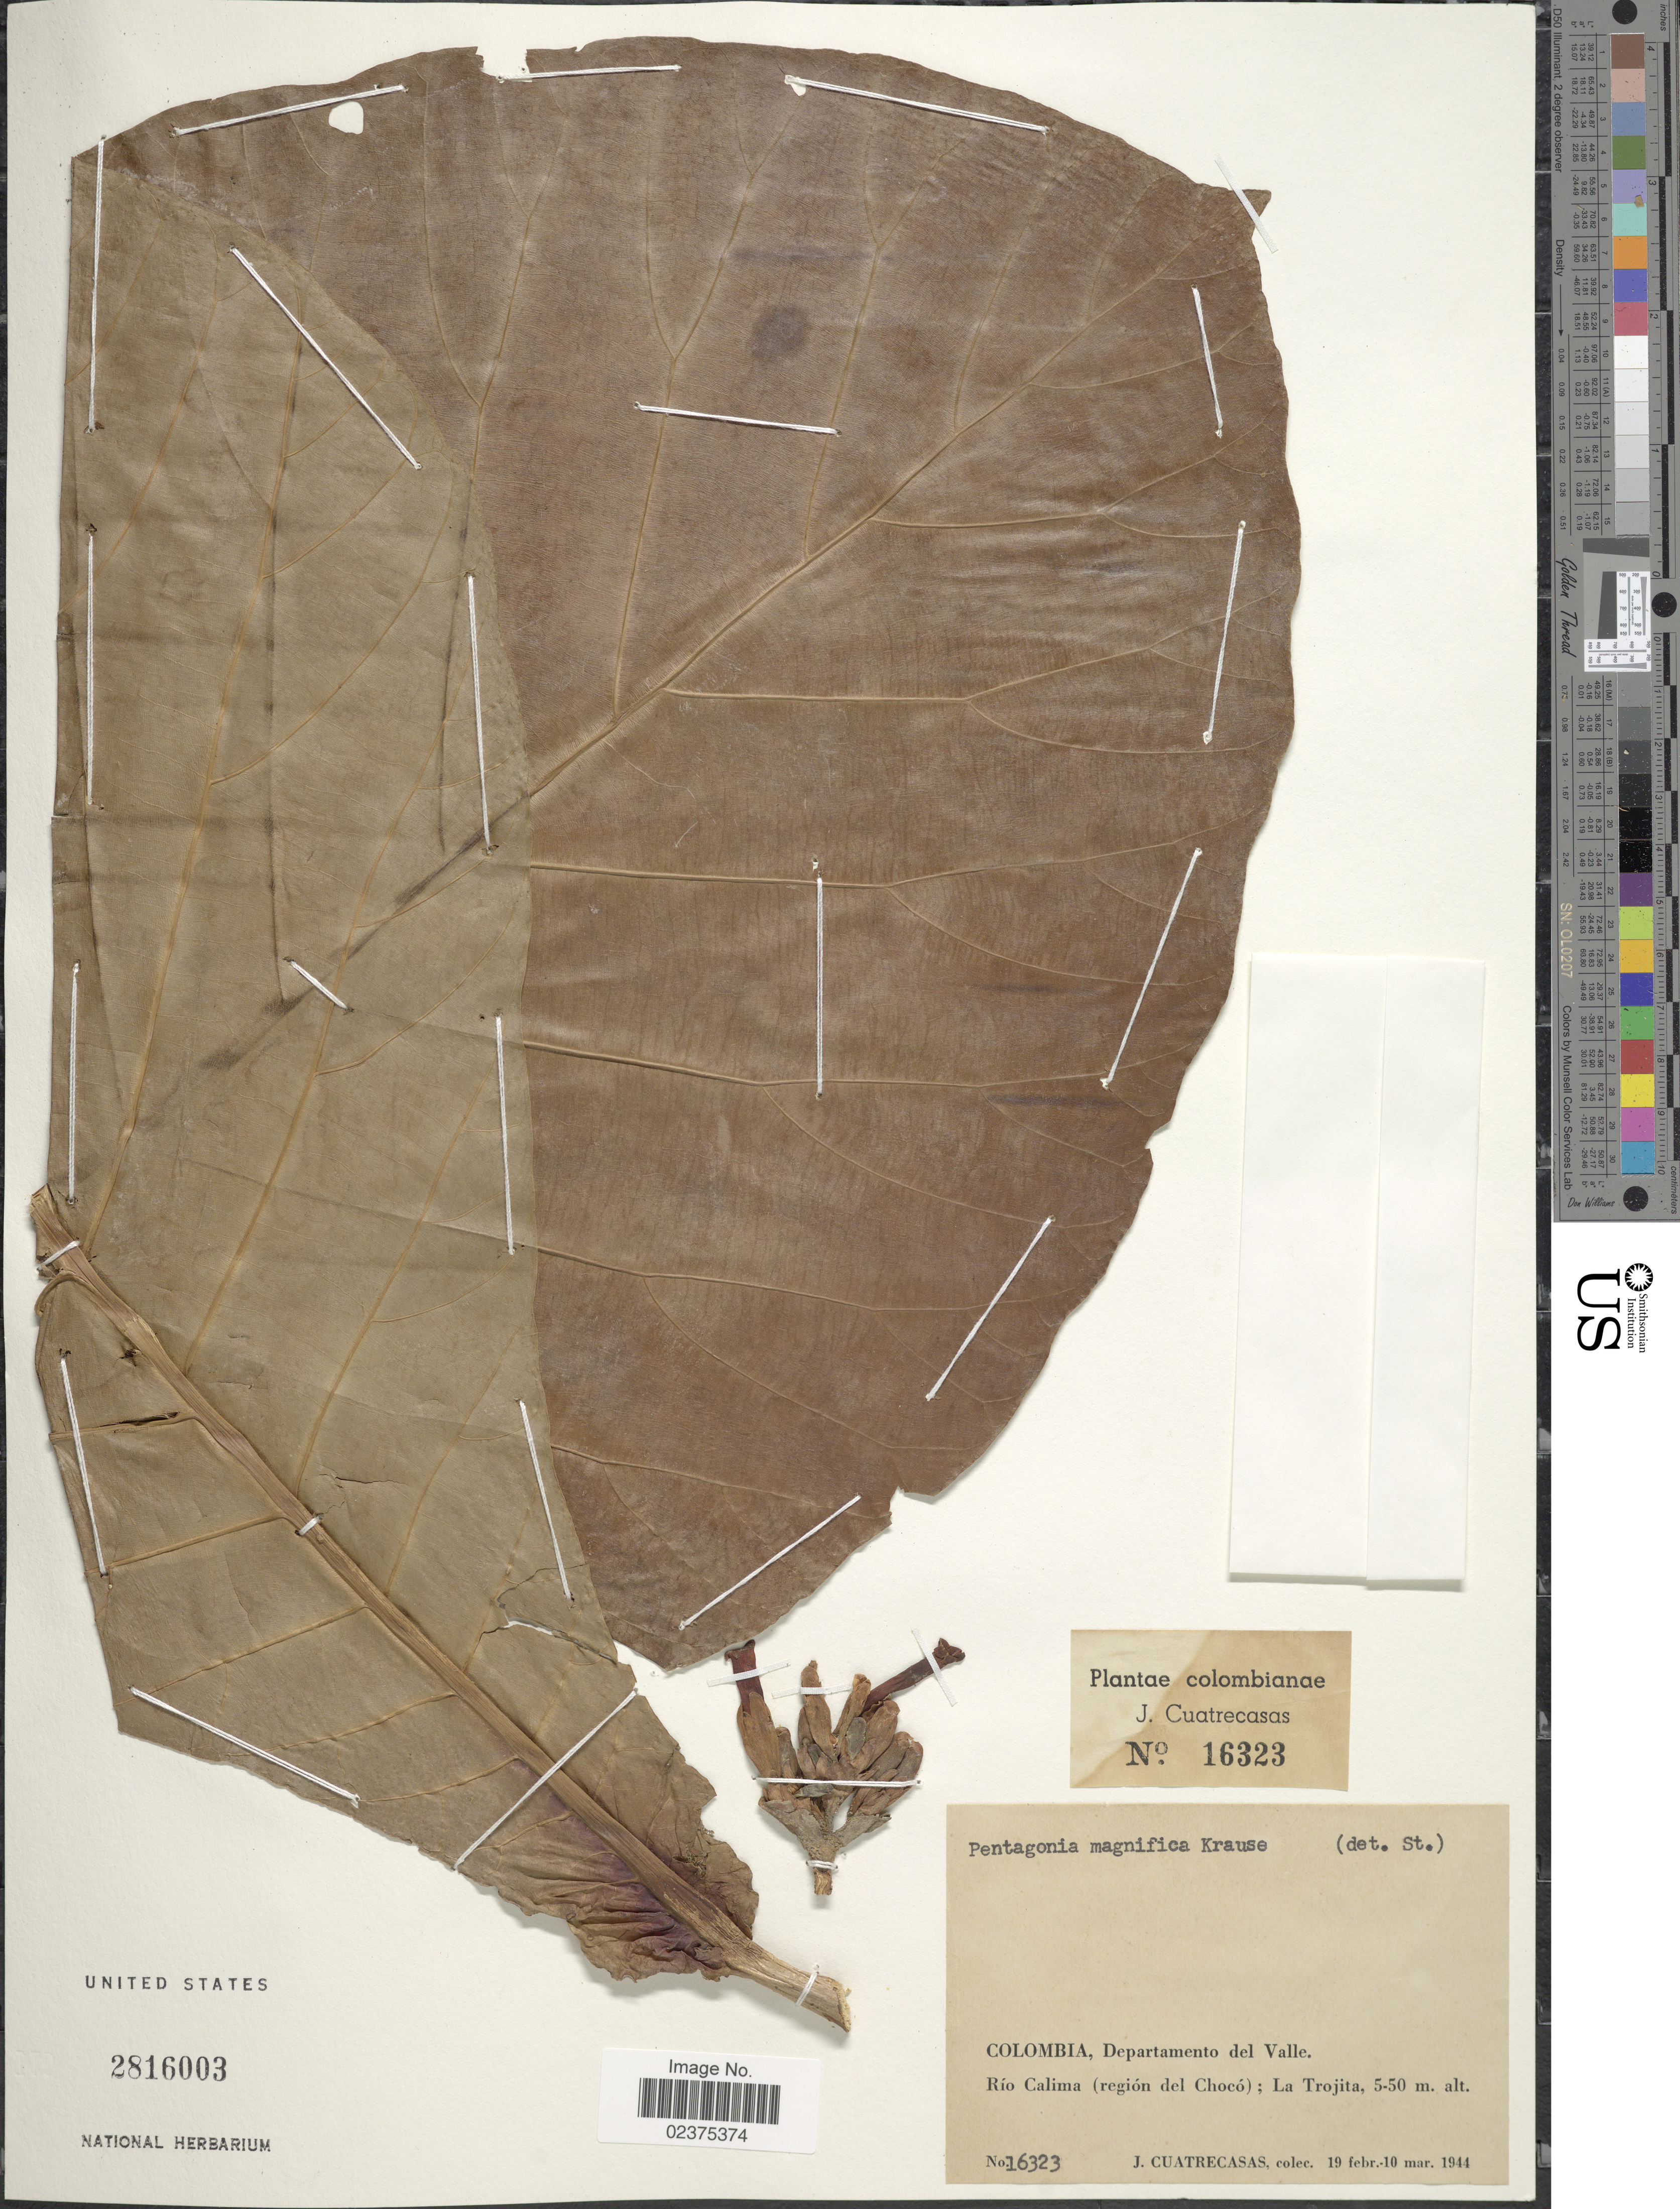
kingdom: Plantae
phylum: Tracheophyta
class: Magnoliopsida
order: Gentianales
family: Rubiaceae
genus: Pentagonia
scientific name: Pentagonia magnifica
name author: K. Krause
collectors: J. Cuatrecasas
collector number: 16323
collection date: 1944-02-19/1944-03-10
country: Colombia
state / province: Valle del Cauca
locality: Colombia, Departamento del Valle, Rio Calima (region del Choco): La Trojita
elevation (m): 5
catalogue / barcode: US 2816003